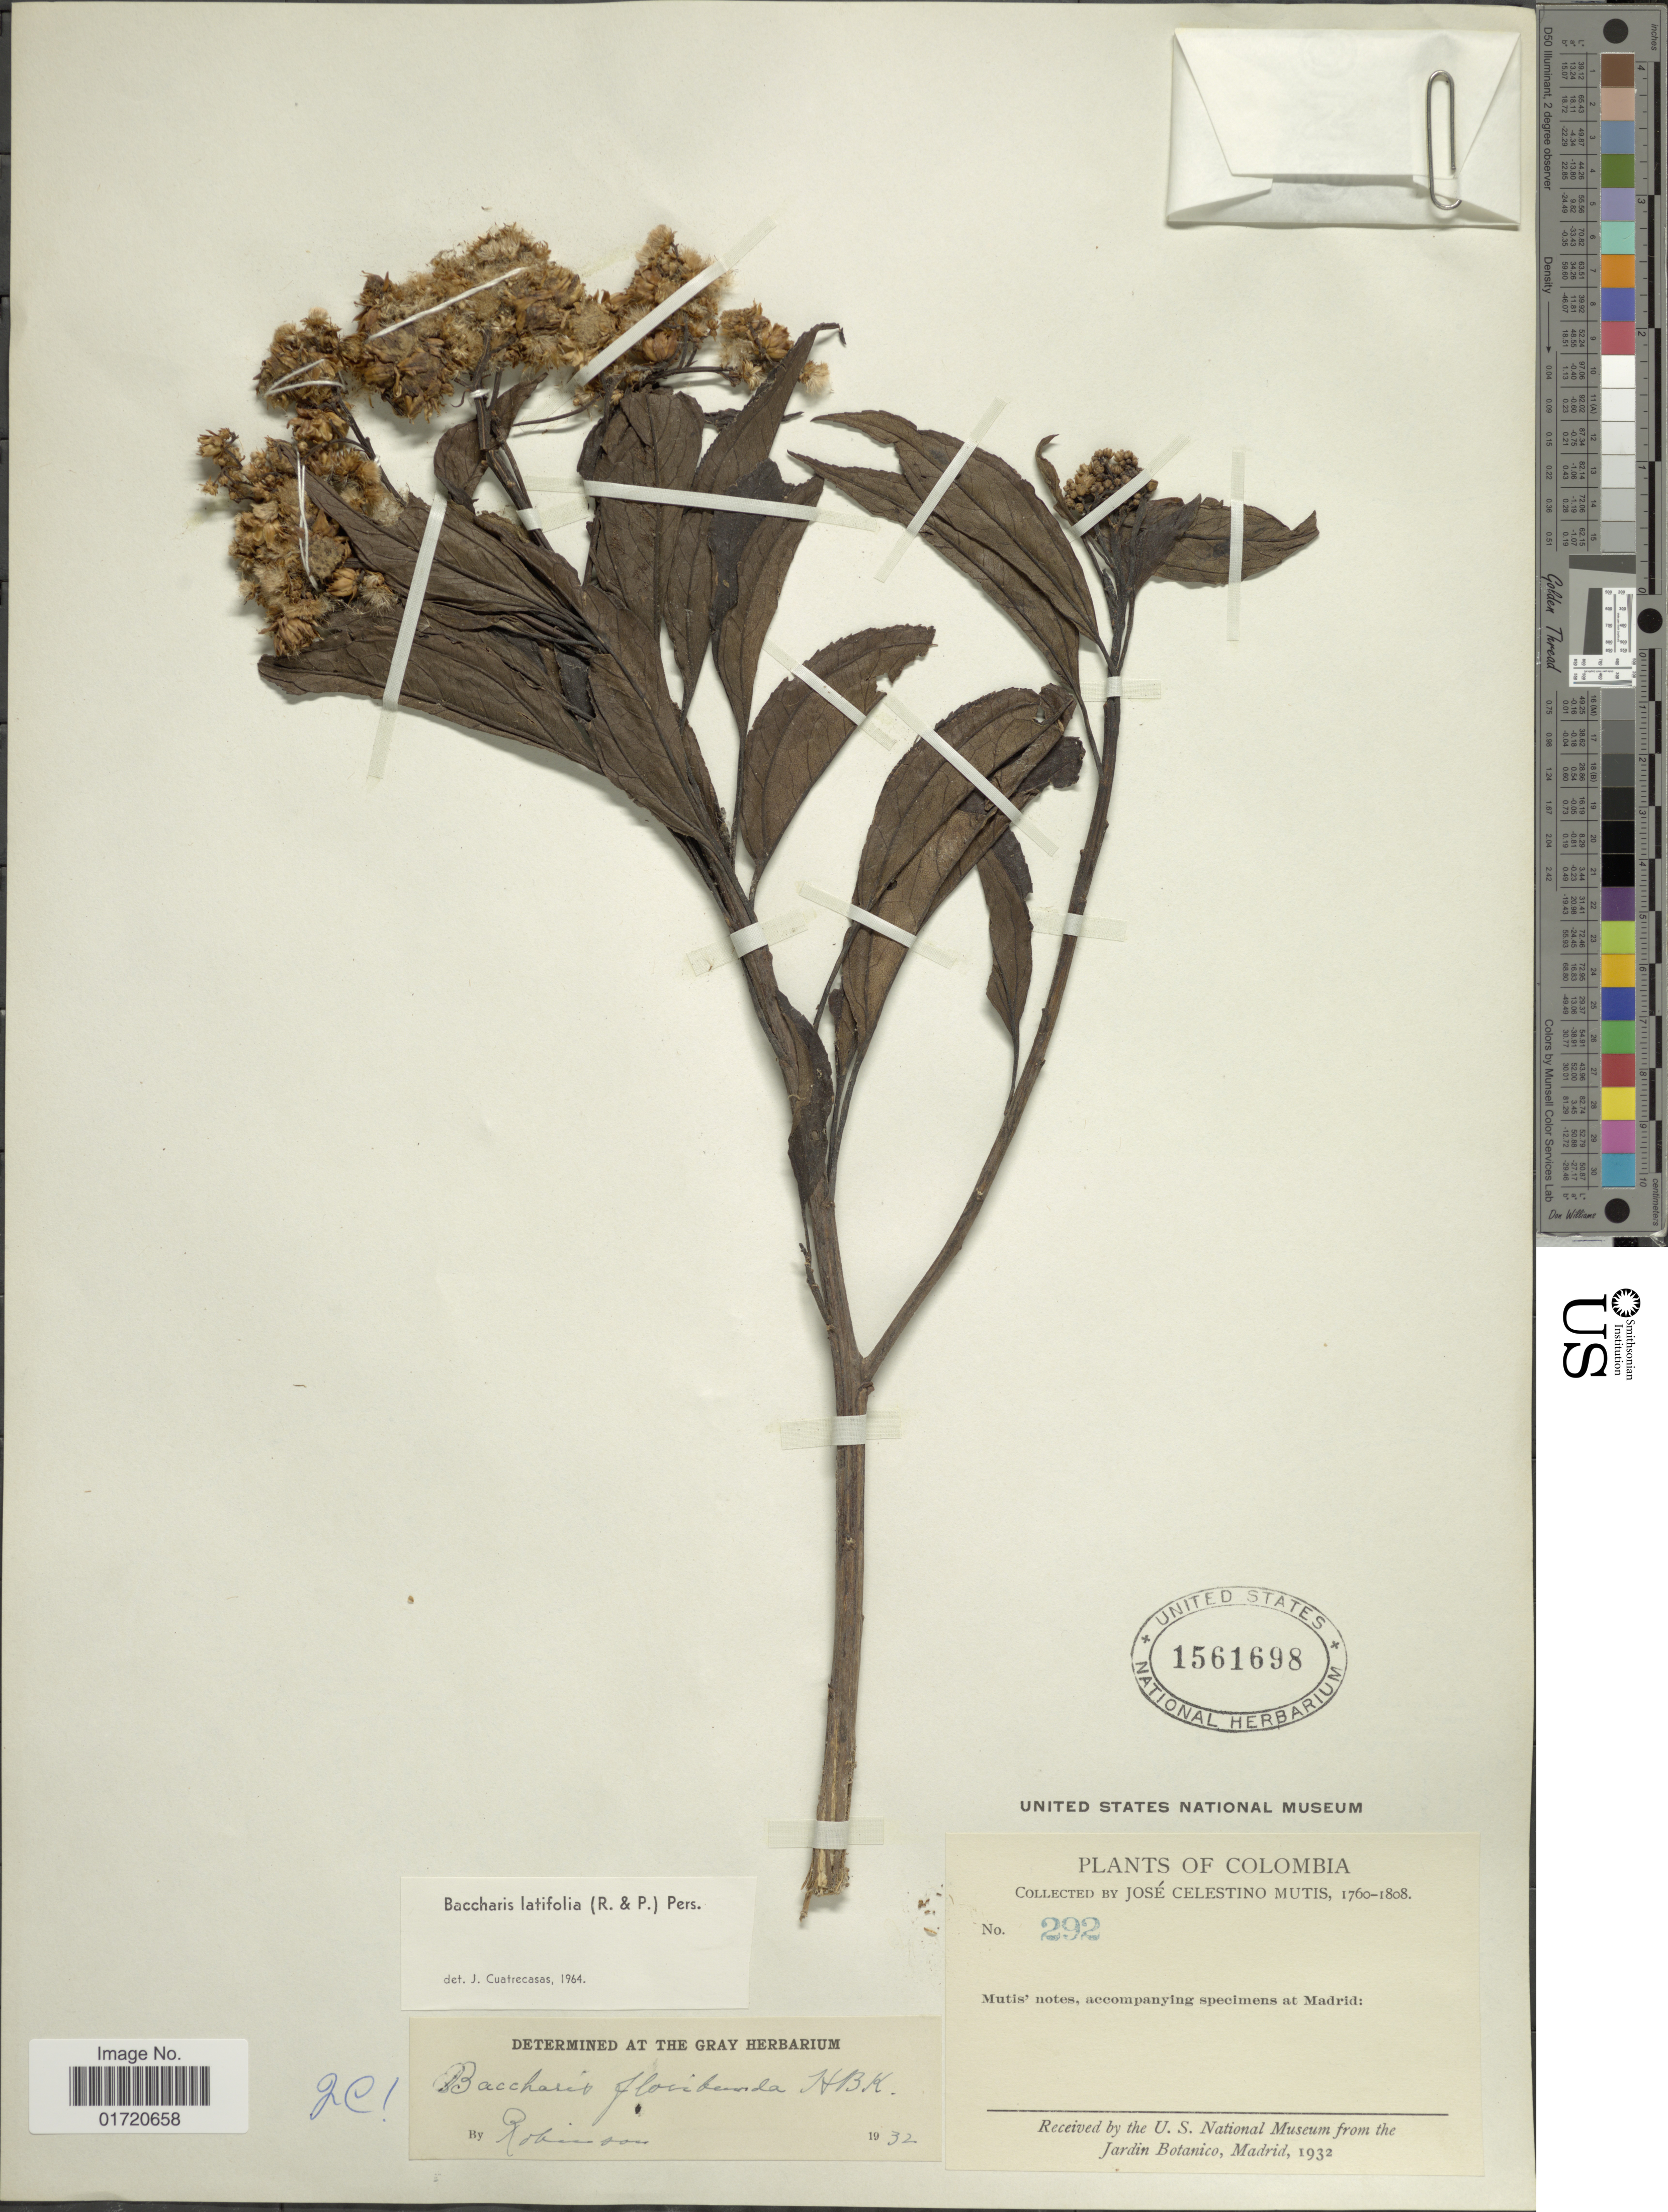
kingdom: Plantae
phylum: Tracheophyta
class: Magnoliopsida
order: Asterales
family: Asteraceae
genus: Baccharis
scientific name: Baccharis latifolia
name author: (Ruiz & Pav.) Pers.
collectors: J. C. B. Mutis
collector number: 292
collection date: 1760/1808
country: Colombia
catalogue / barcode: US 1561698